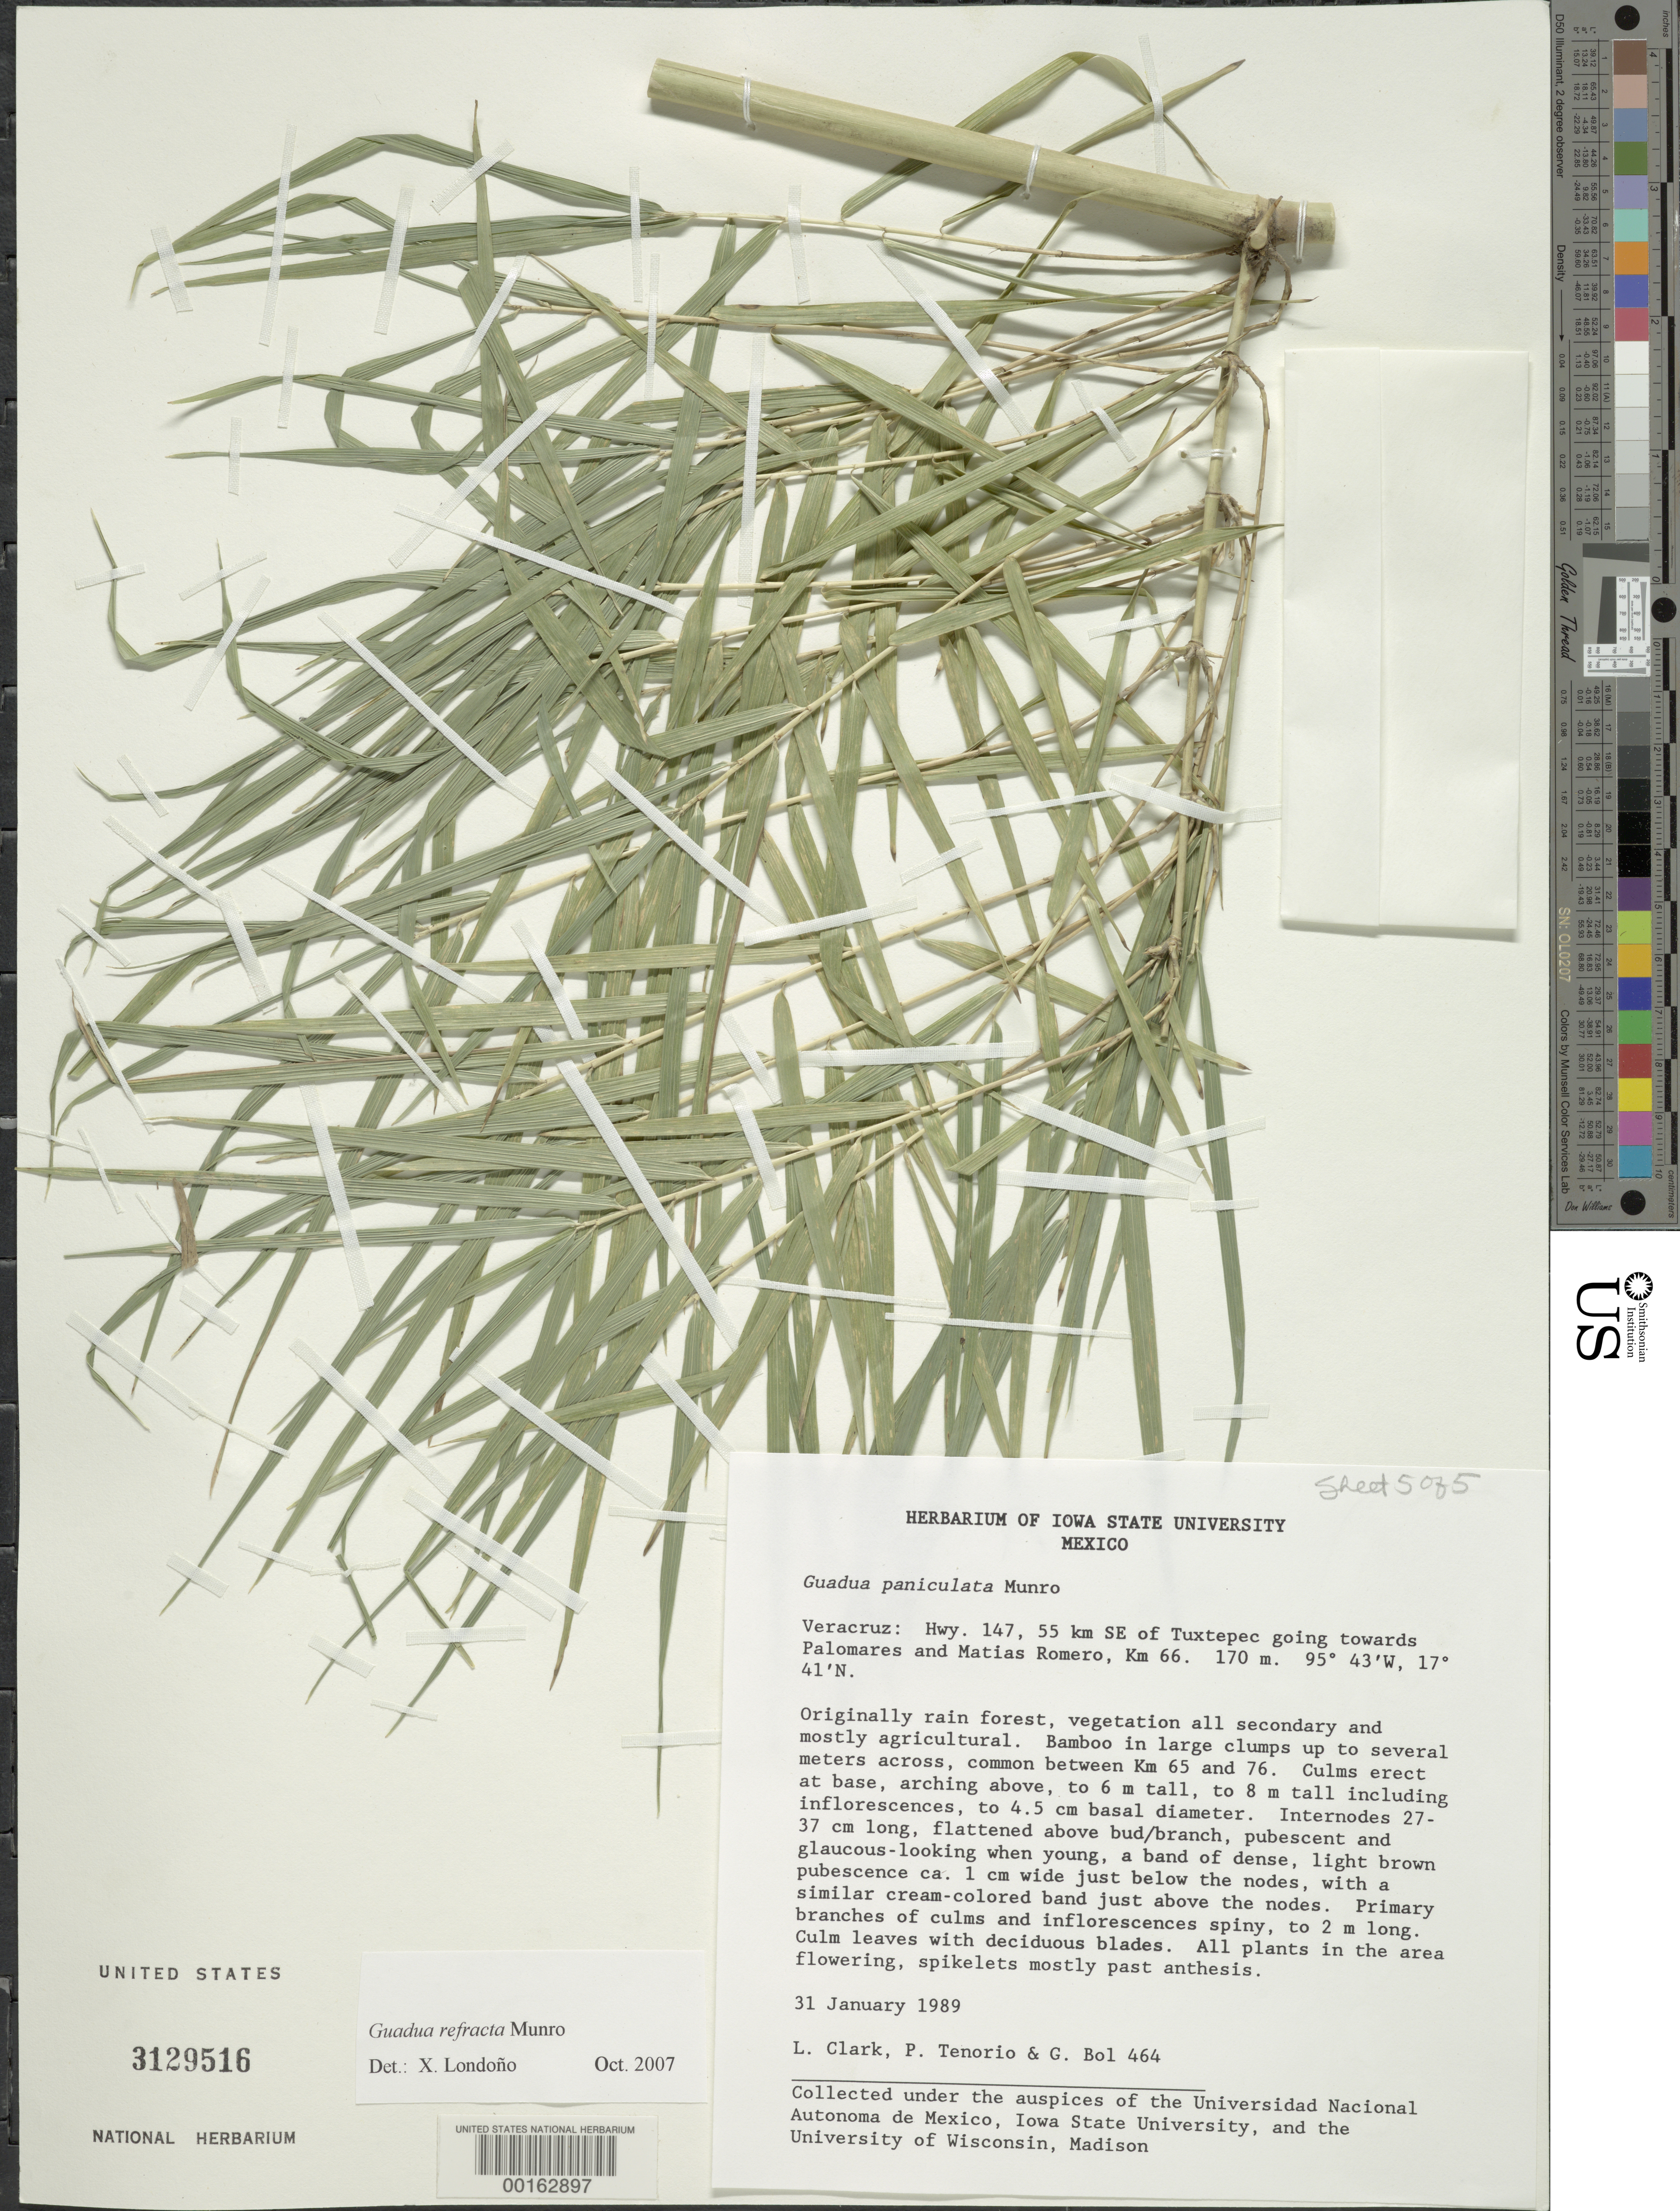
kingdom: Plantae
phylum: Tracheophyta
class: Liliopsida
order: Poales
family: Poaceae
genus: Guadua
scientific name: Guadua refracta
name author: Munro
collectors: L. G. Clark, G. Bol & P. Tenorio L.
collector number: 464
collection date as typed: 31 Jan 1989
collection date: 1989-01-31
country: Mexico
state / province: Veracruz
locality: Se to tuxtepec, towards palomares and matias romero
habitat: Originally rainforest, vegetation all secondary and mostly agricultural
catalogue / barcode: US 3129516